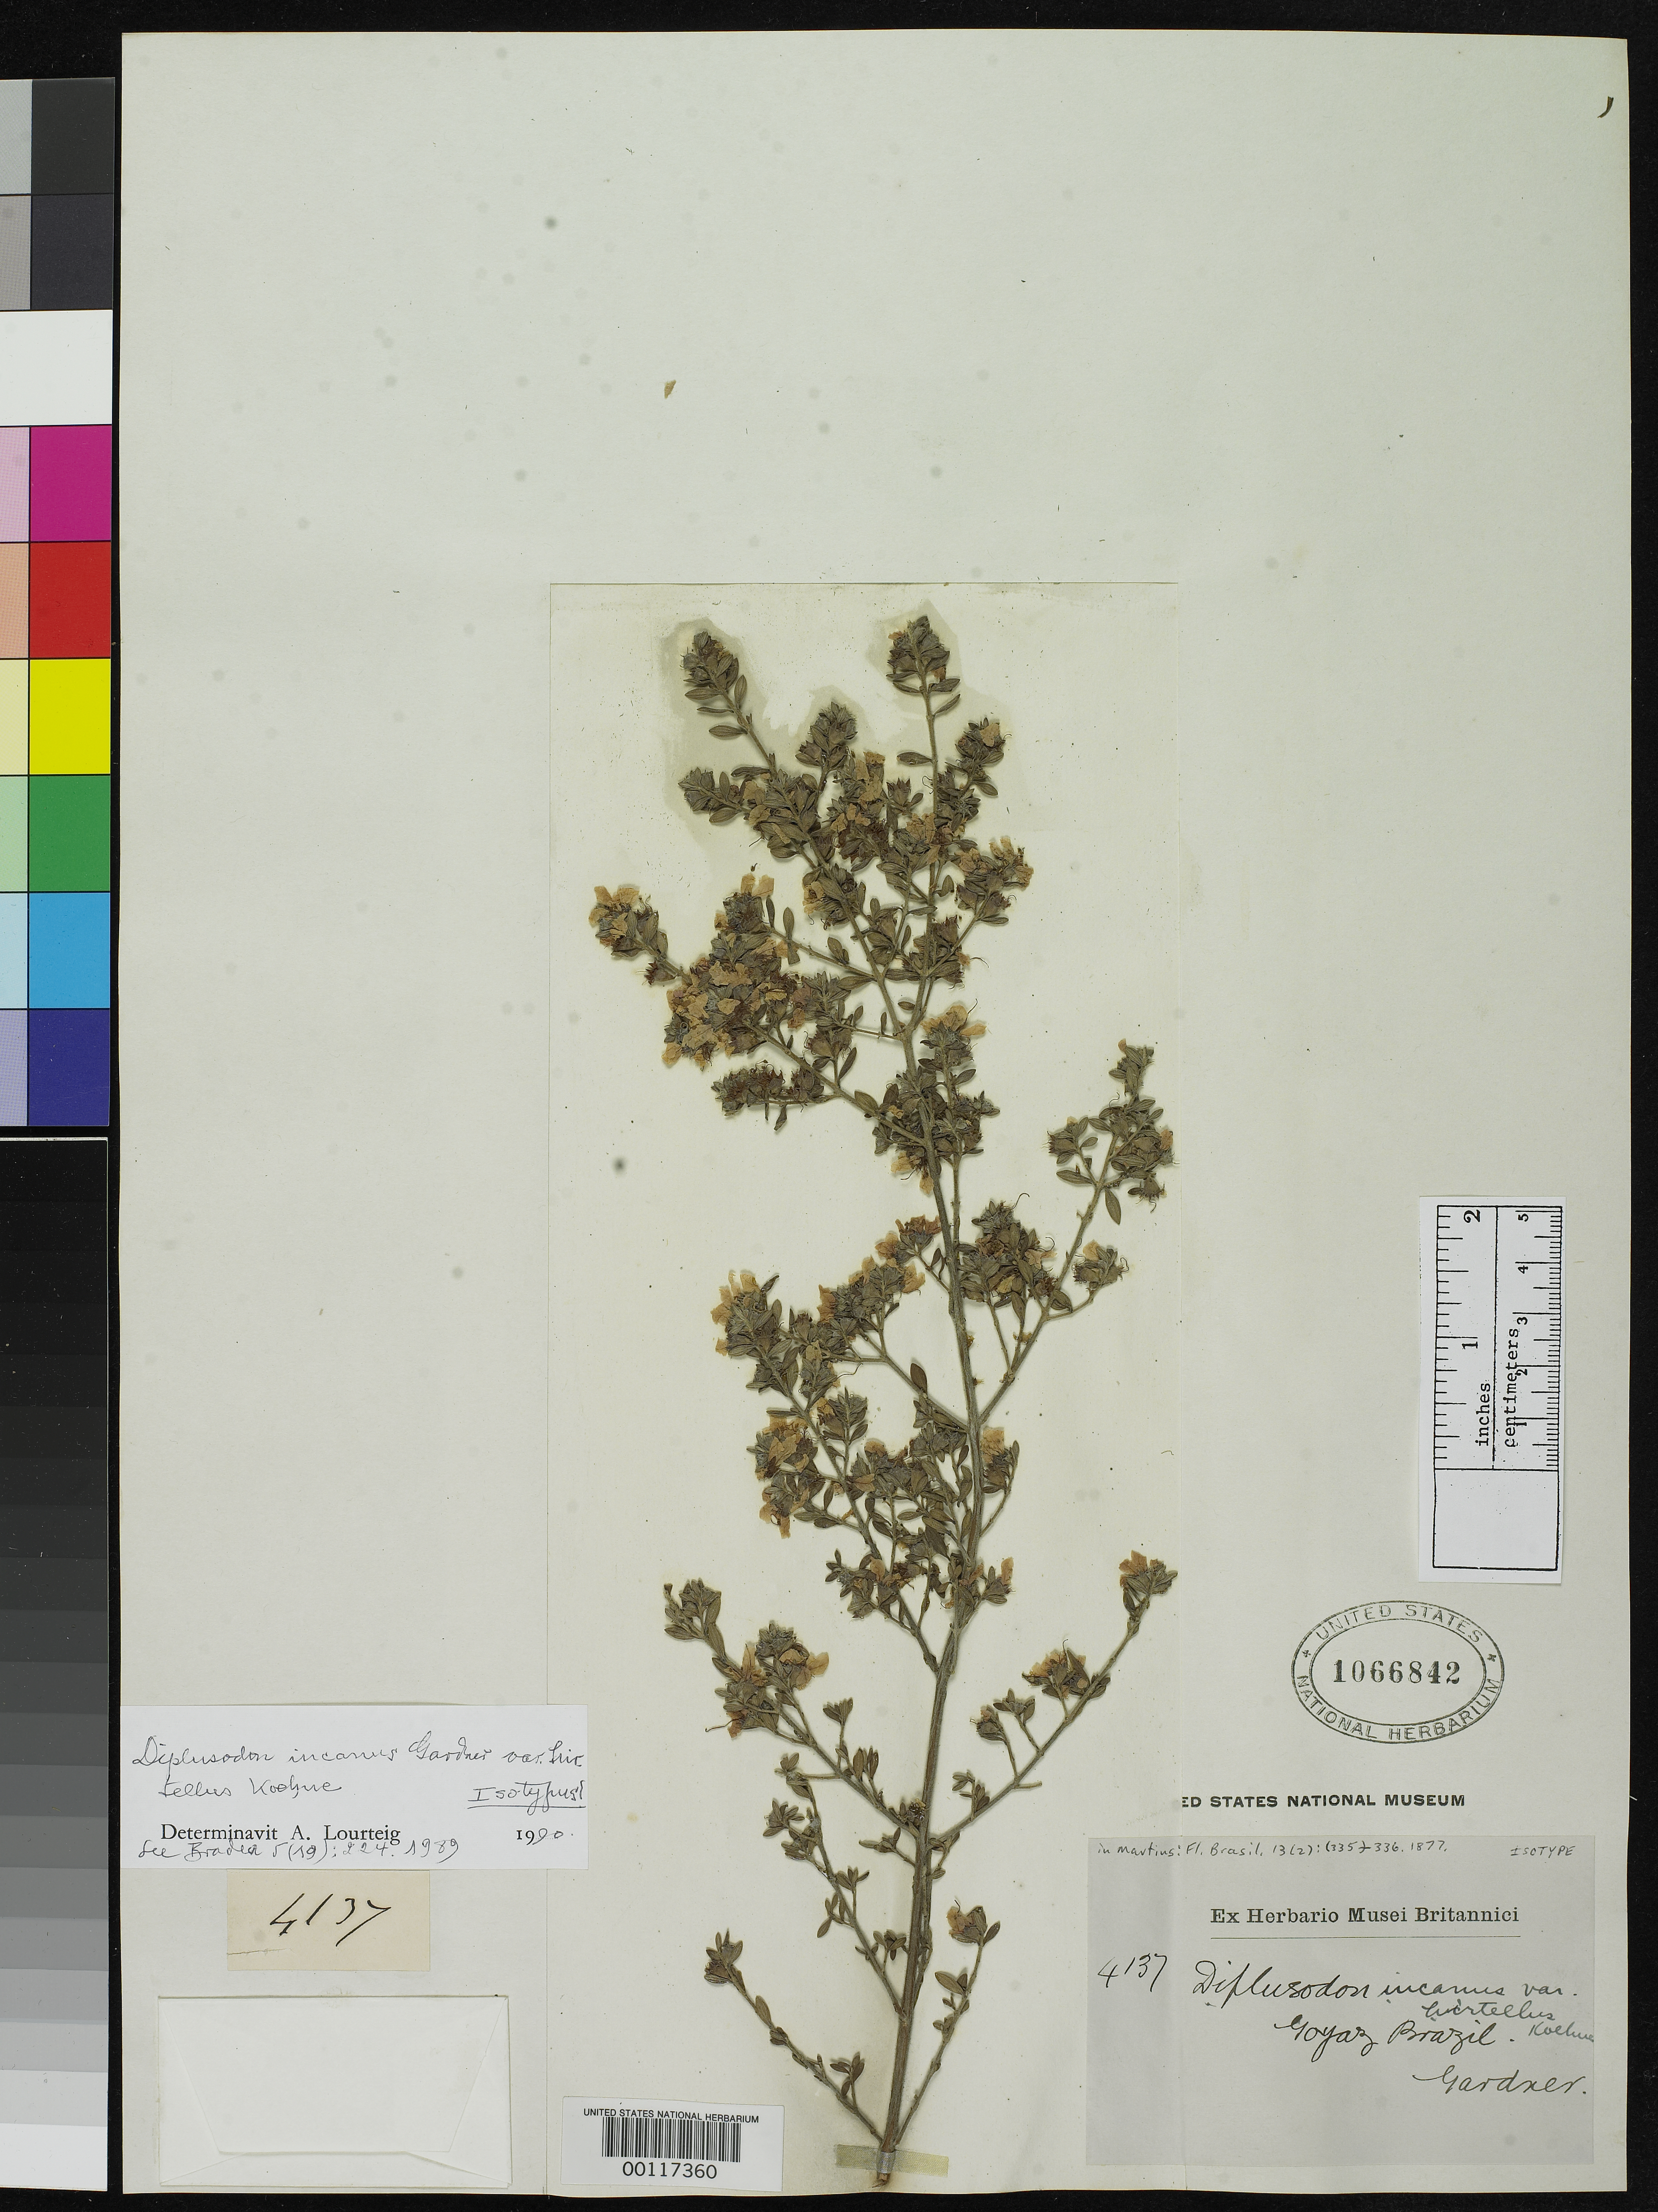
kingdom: Plantae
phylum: Tracheophyta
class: Magnoliopsida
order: Myrtales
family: Lythraceae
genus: Diplusodon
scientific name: Diplusodon incanus var. hirtellus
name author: Koehne in Mart.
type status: Type Fragment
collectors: G. Gardner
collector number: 4137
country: Brazil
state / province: Goiás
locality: San Pedro.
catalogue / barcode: US 1066842